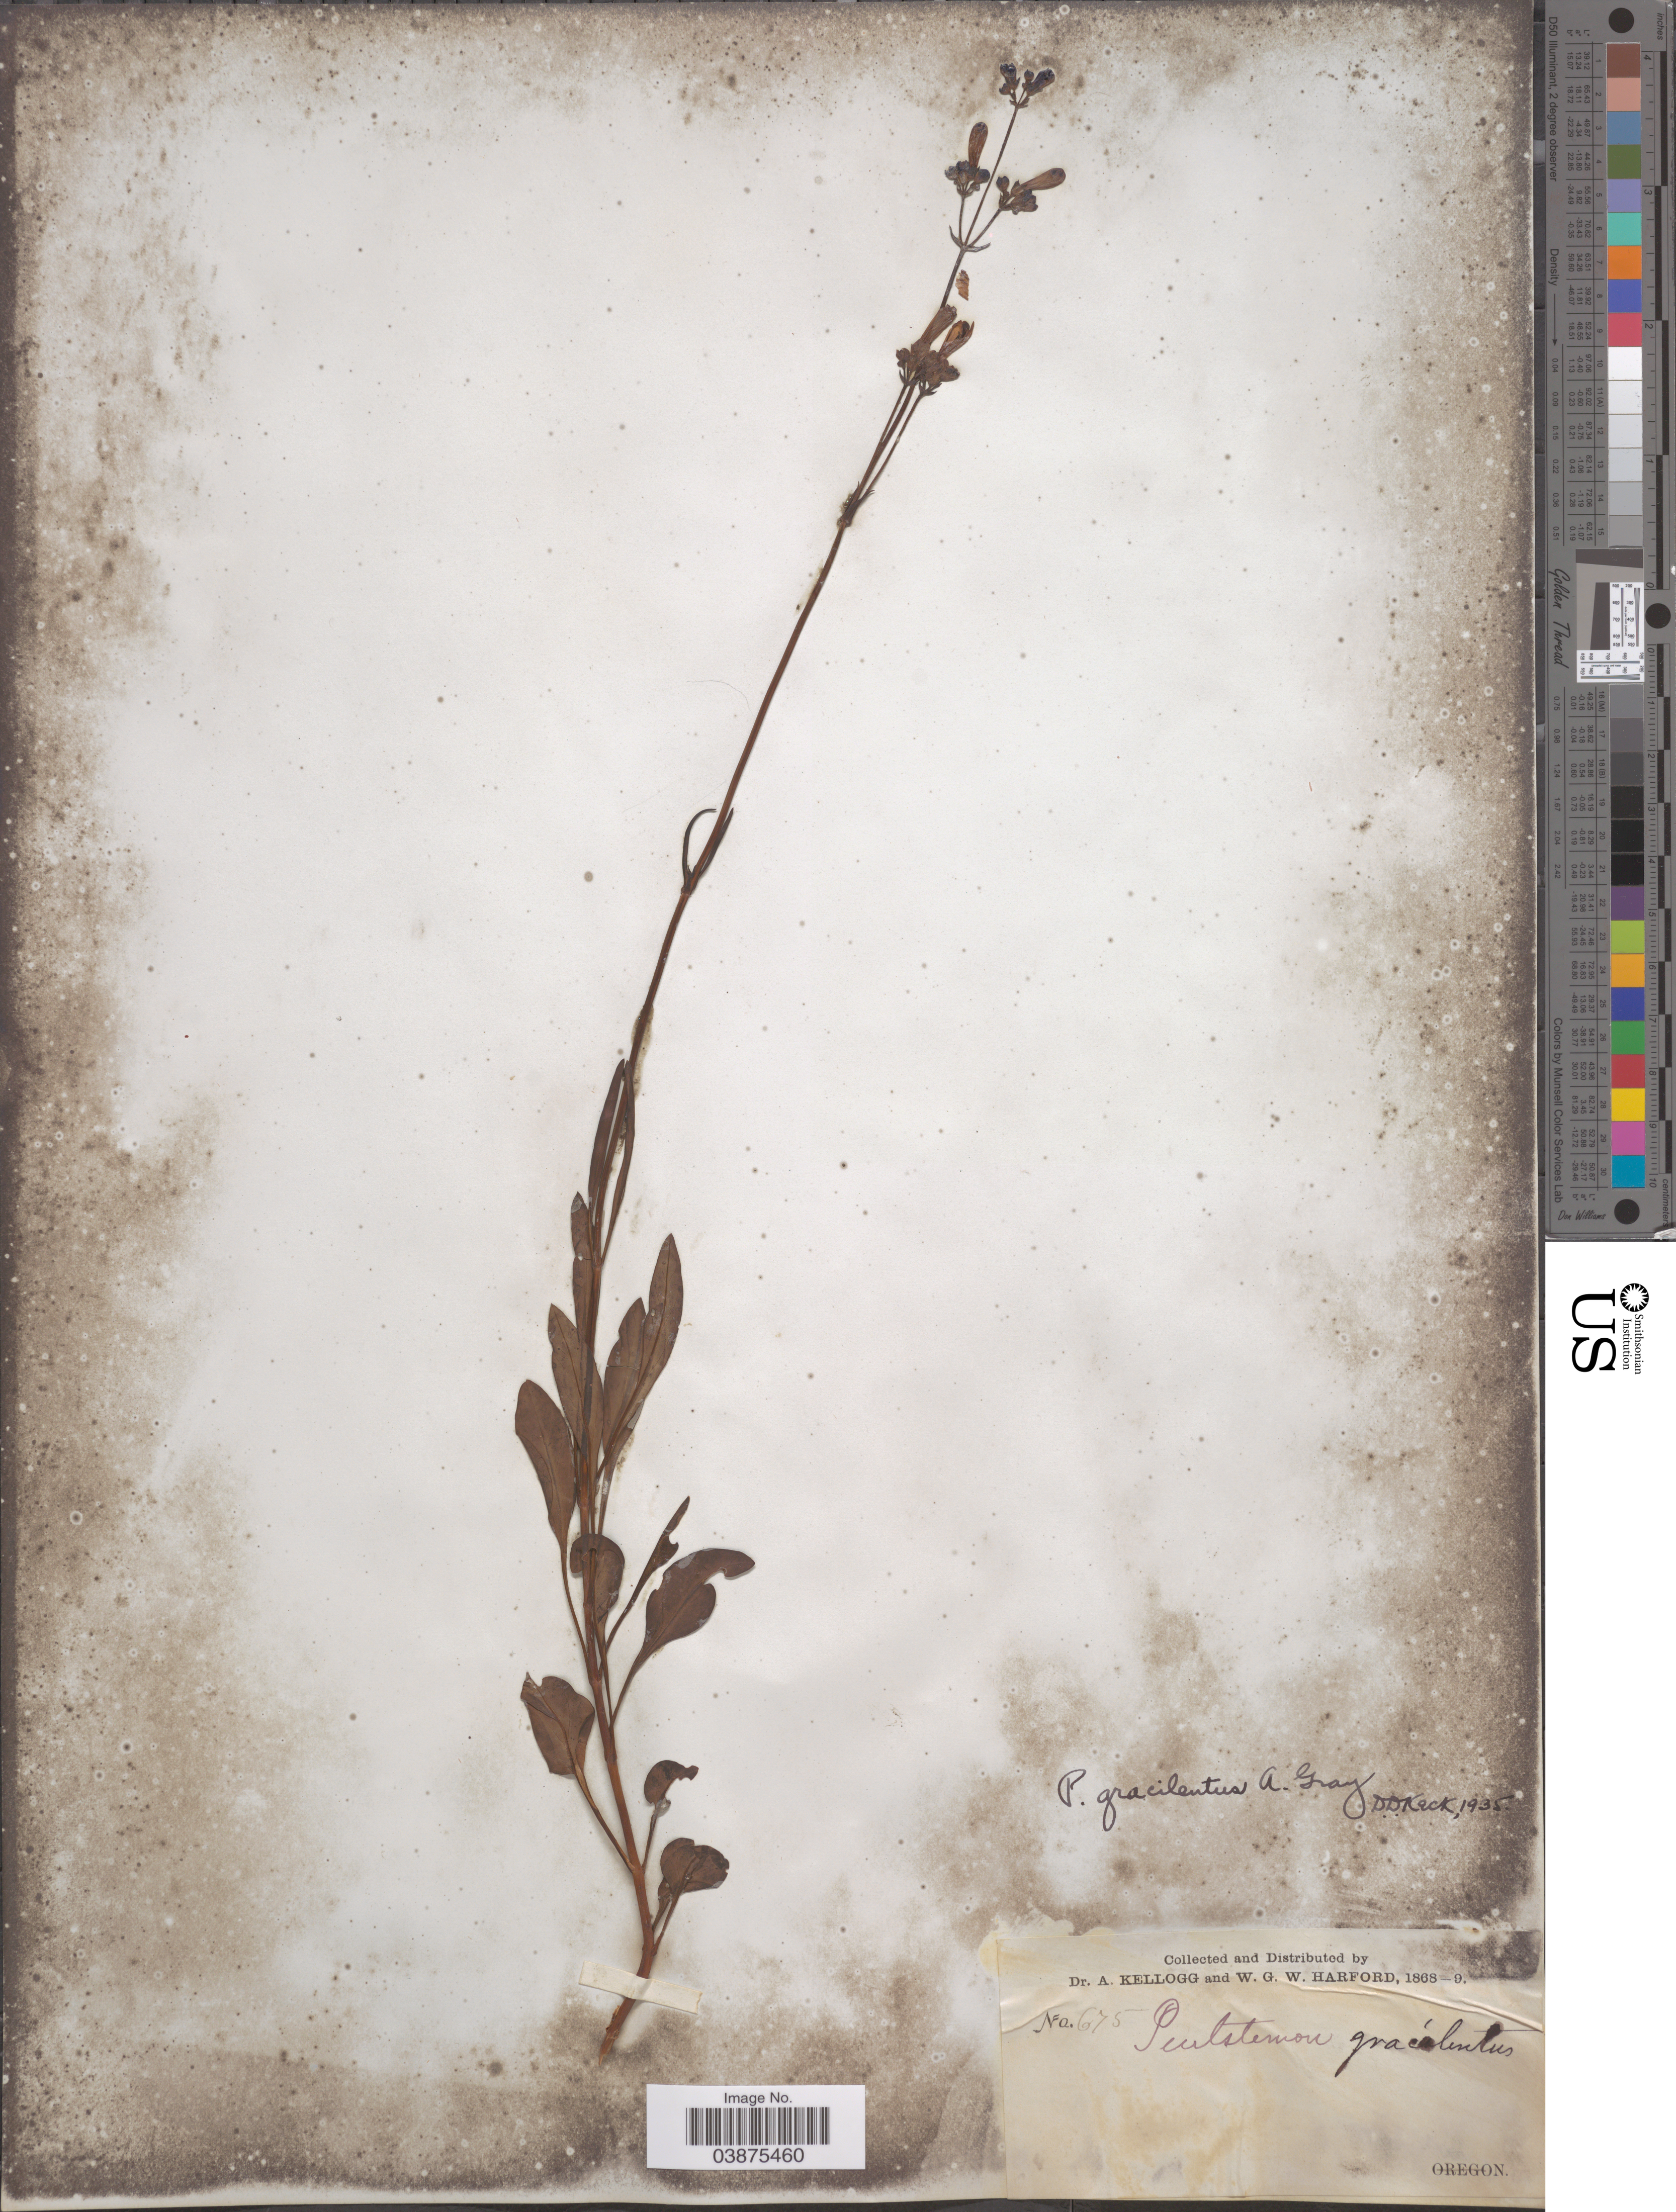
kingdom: Plantae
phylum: Tracheophyta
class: Magnoliopsida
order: Lamiales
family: Plantaginaceae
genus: Penstemon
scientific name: Penstemon gracilentus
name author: A. Gray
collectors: A. Kellogg & W. G. W. Harford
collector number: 675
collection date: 1868/1869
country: United States